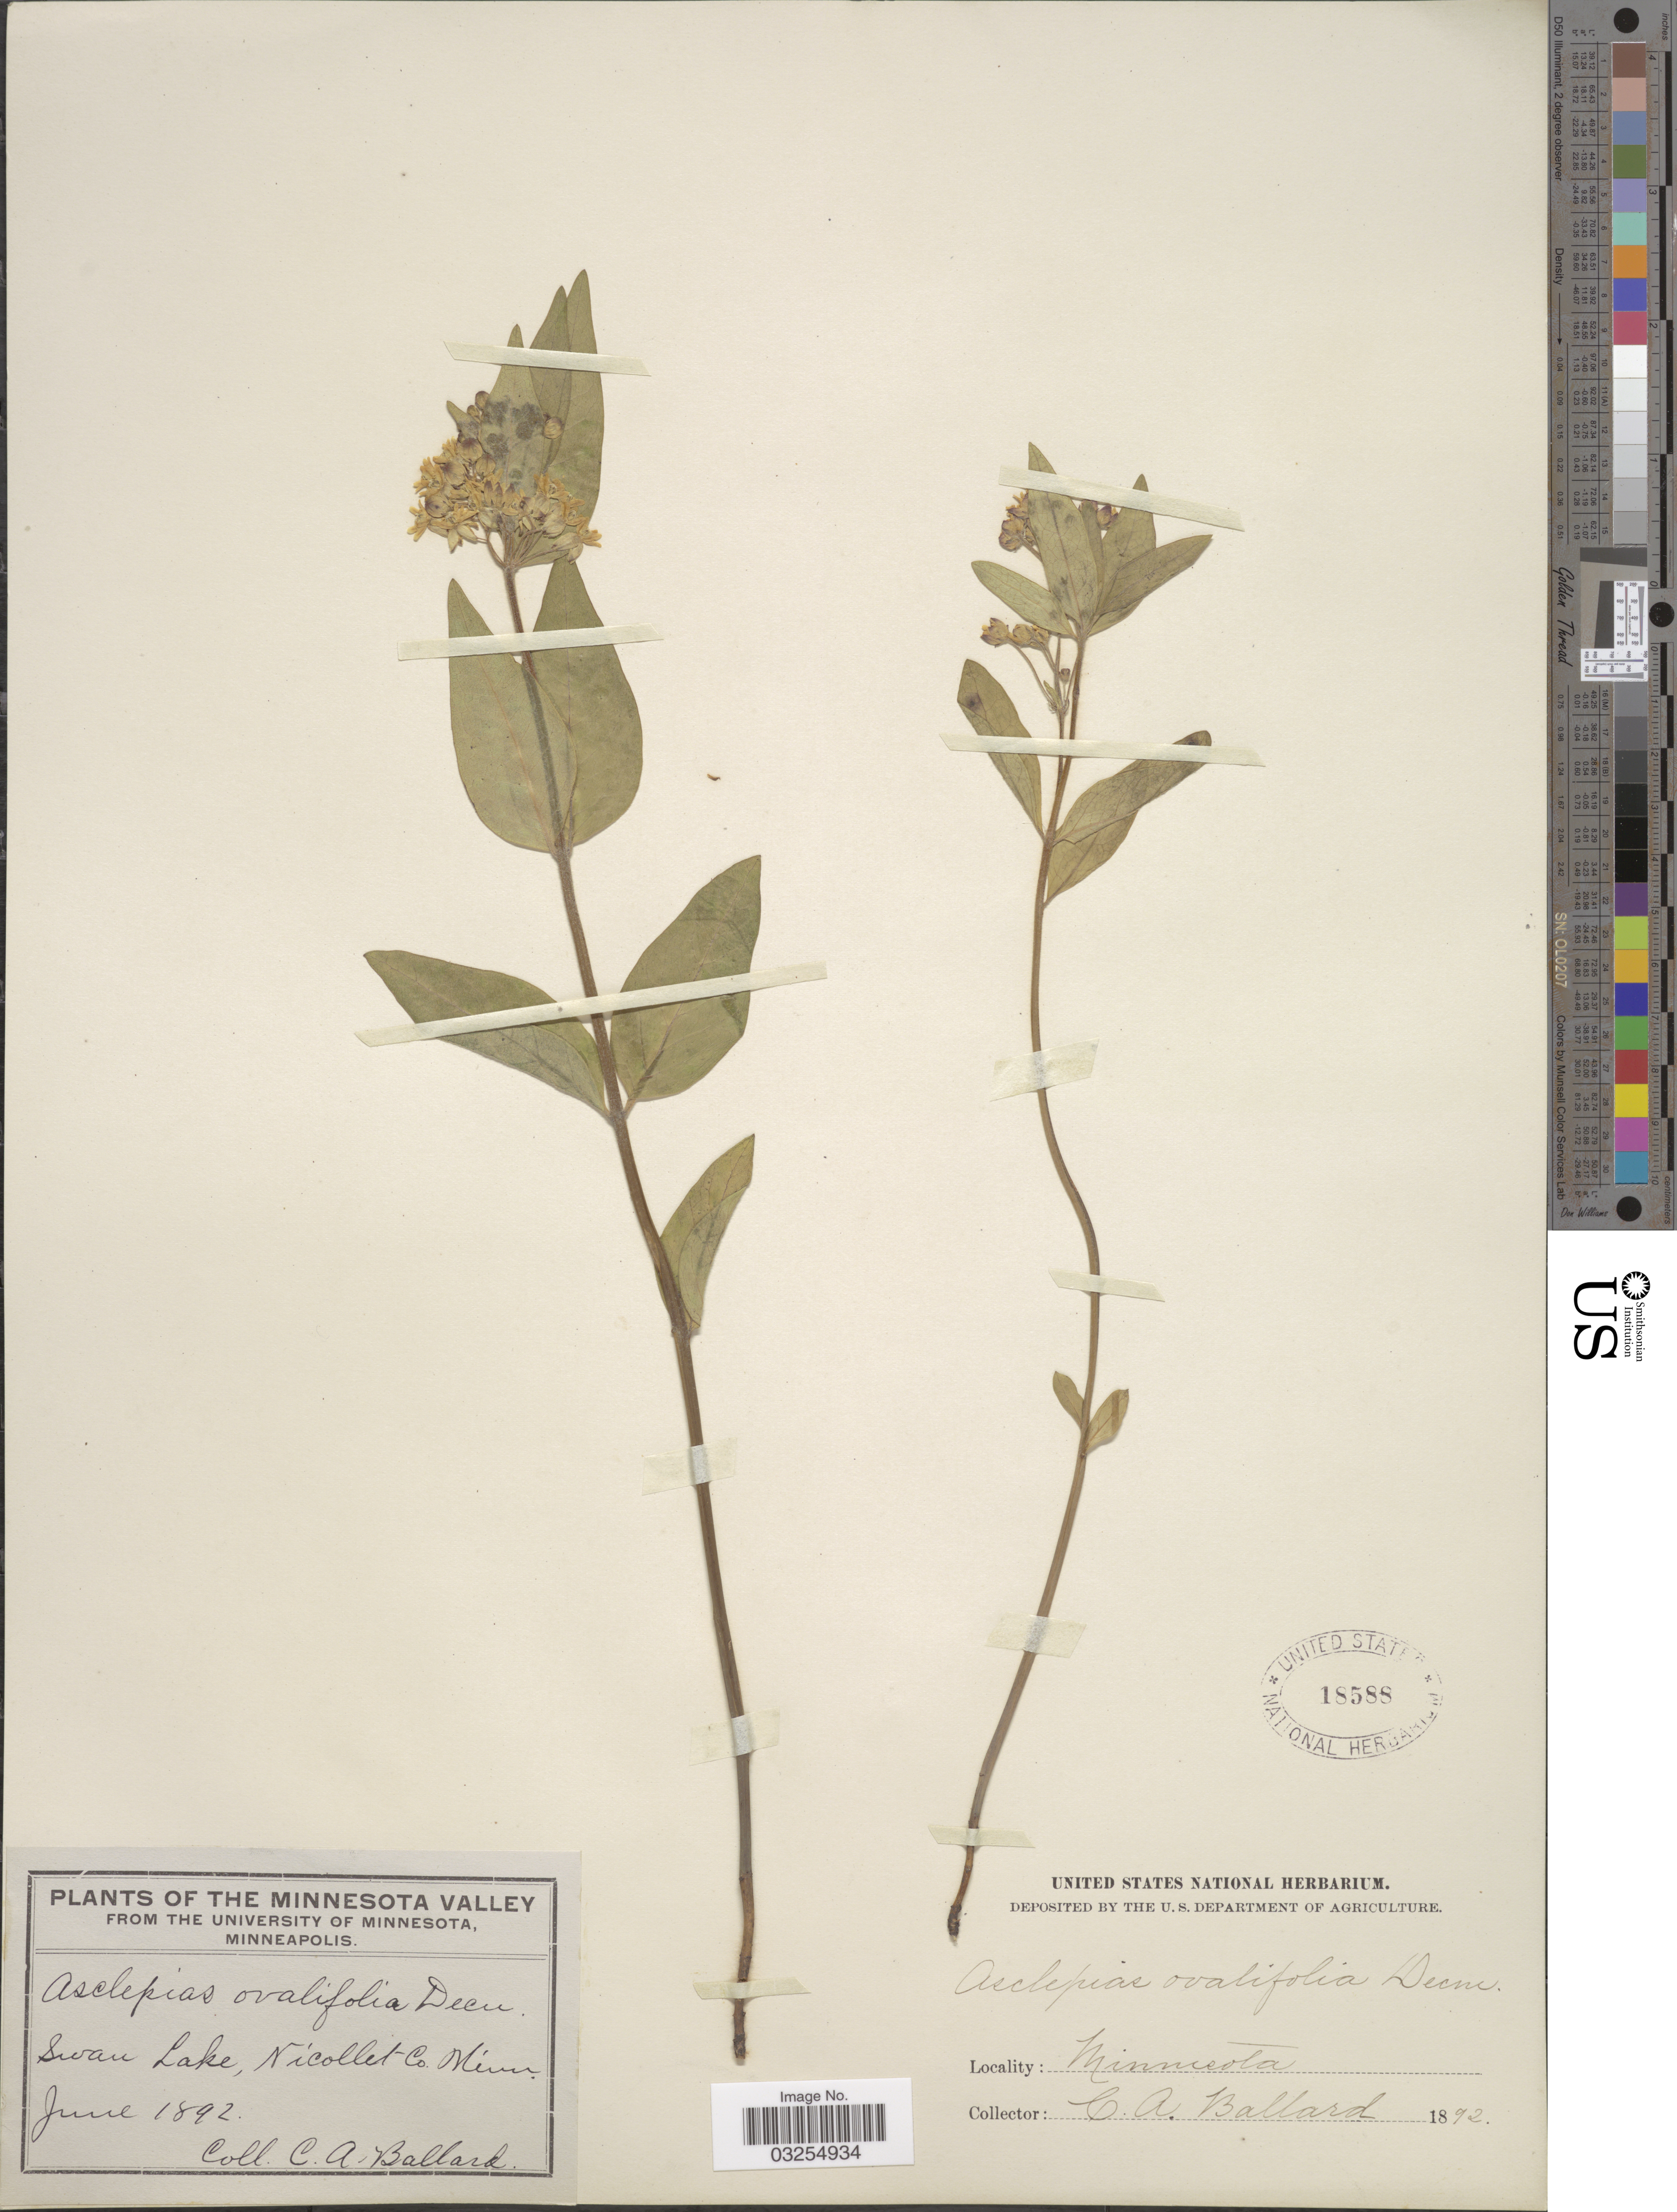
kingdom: Plantae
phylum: Tracheophyta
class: Magnoliopsida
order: Gentianales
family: Apocynaceae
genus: Asclepias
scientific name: Asclepias ovalifolia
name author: Decne.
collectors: C. A. Ballard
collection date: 1892-06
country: United States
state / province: Minnesota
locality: Minnesota Valley. Swan Lake, Nicollet Co.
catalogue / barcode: US 18588